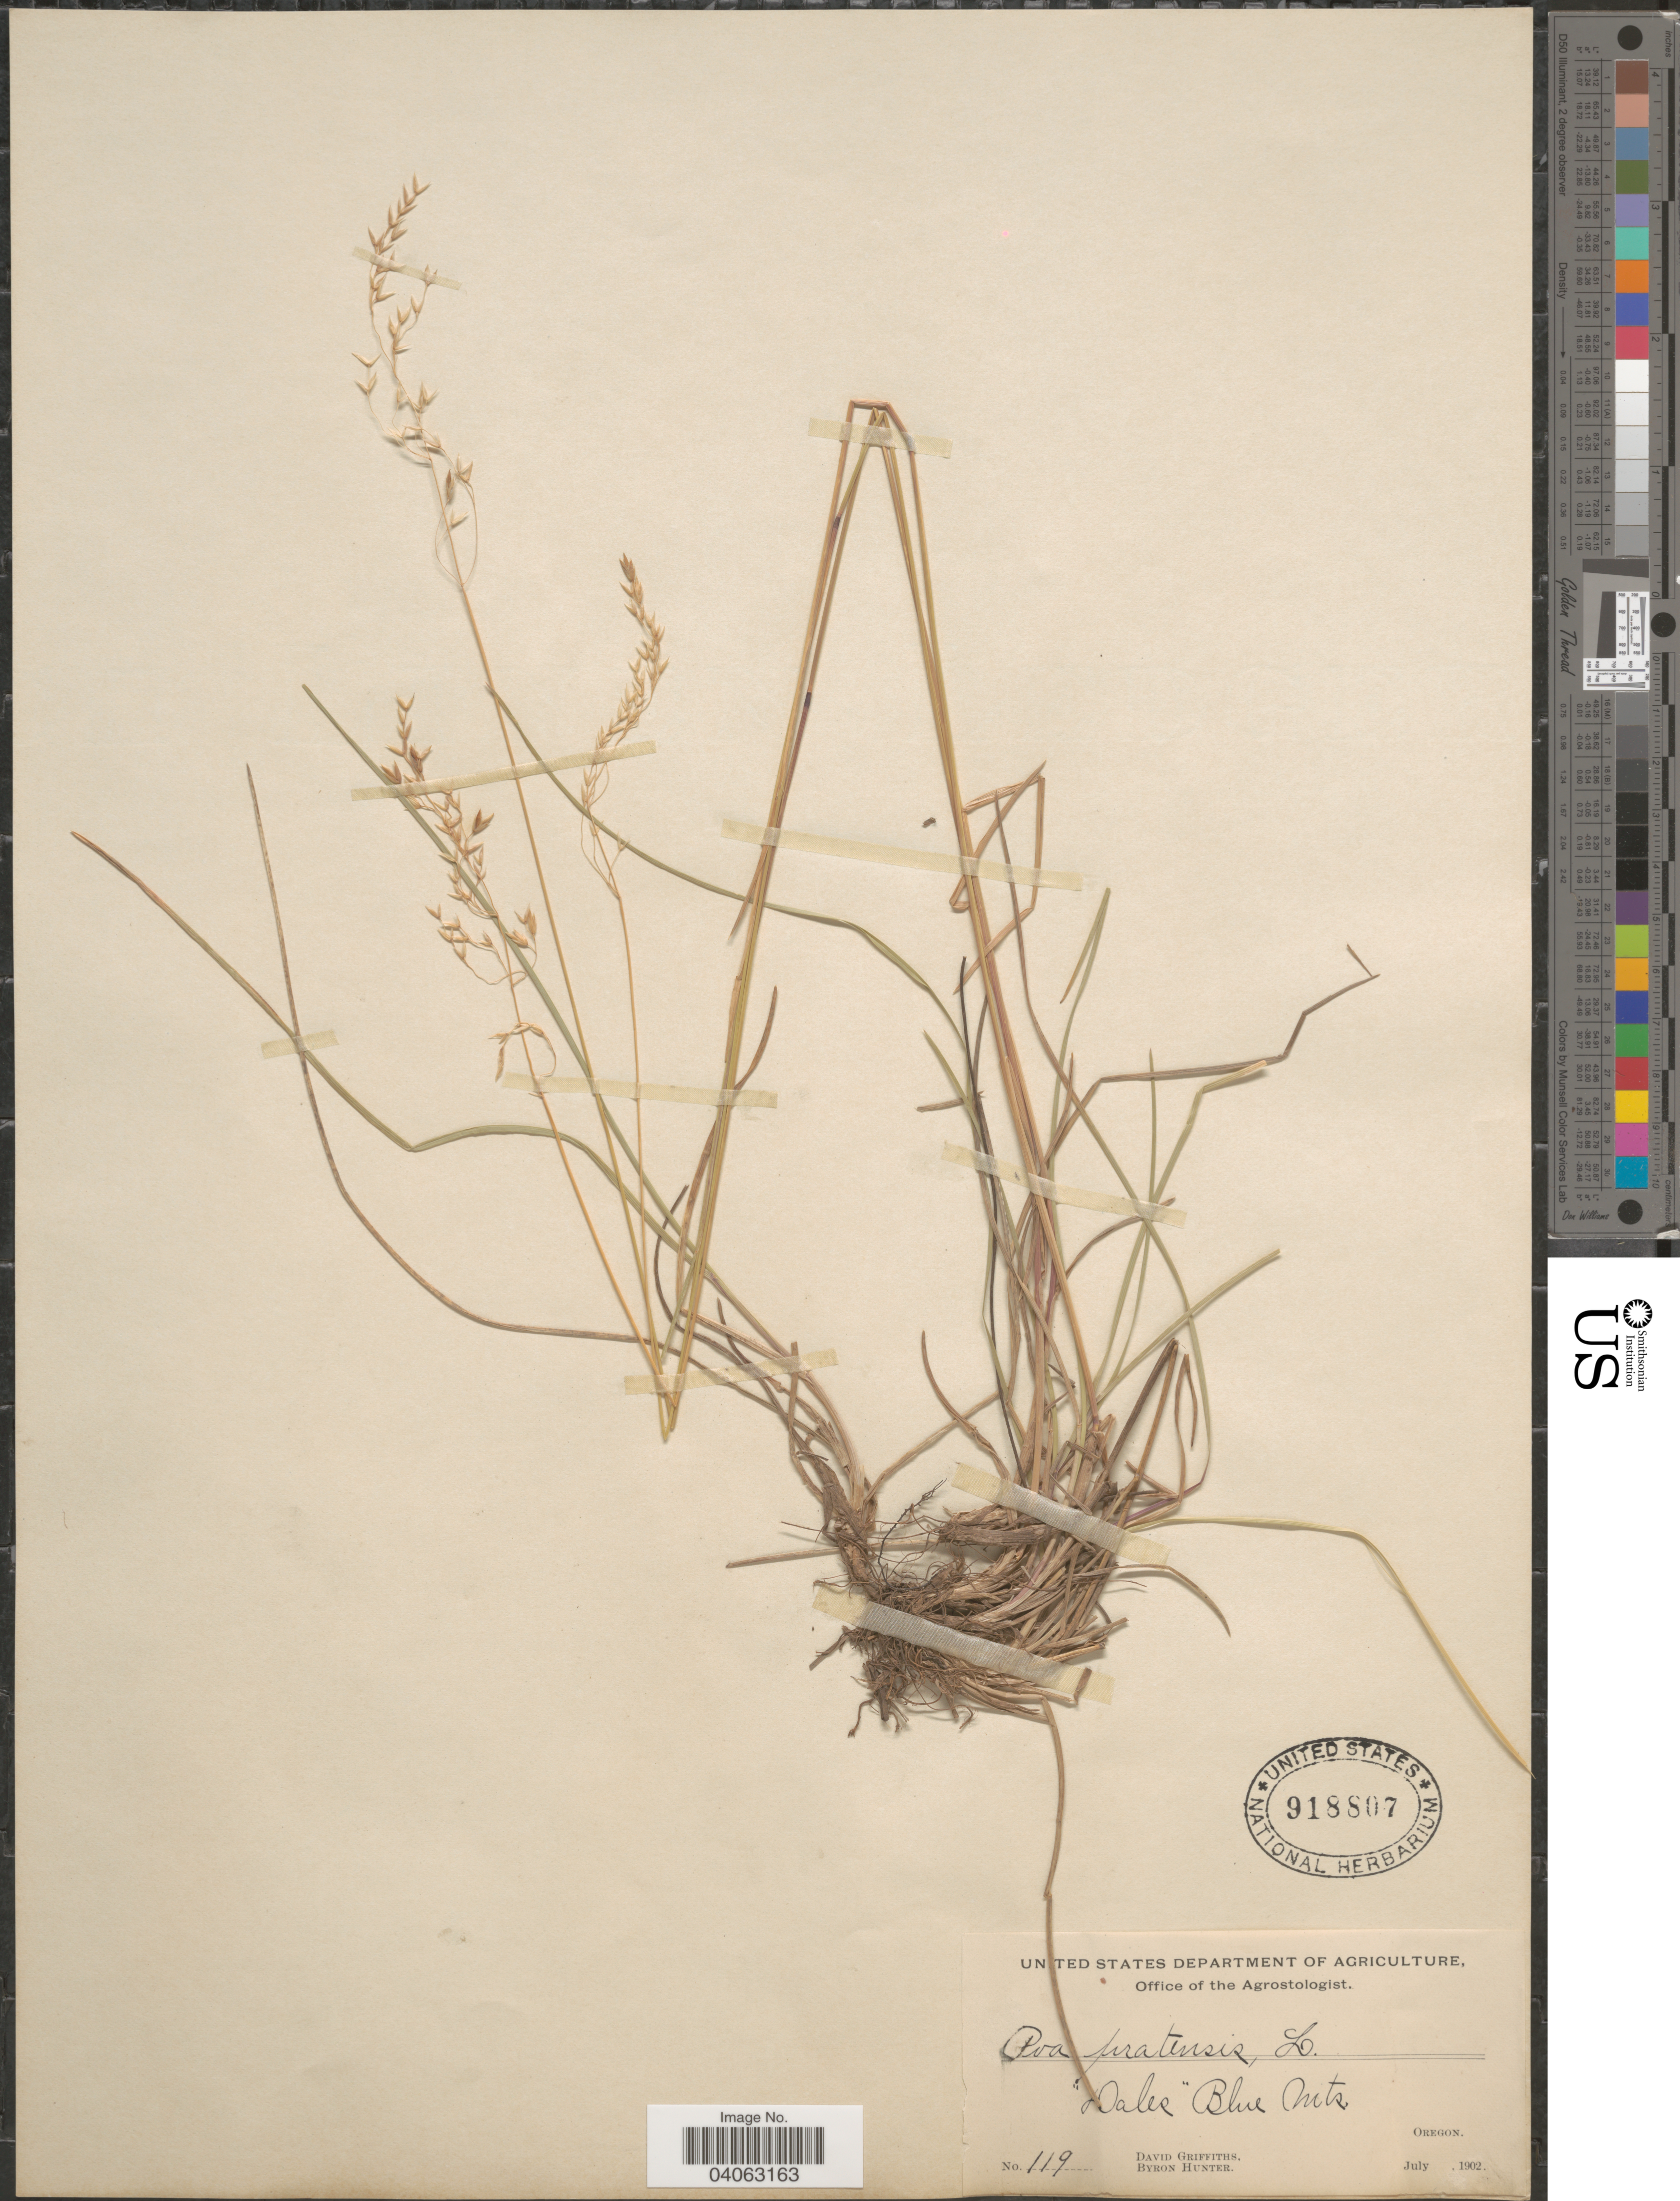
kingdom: Plantae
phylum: Tracheophyta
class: Liliopsida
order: Poales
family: Poaceae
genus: Poa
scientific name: Poa pratensis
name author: L.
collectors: D. Griffiths & B. Hunter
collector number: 119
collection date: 1902-07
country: United States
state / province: Oregon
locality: Dales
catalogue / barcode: US 918807